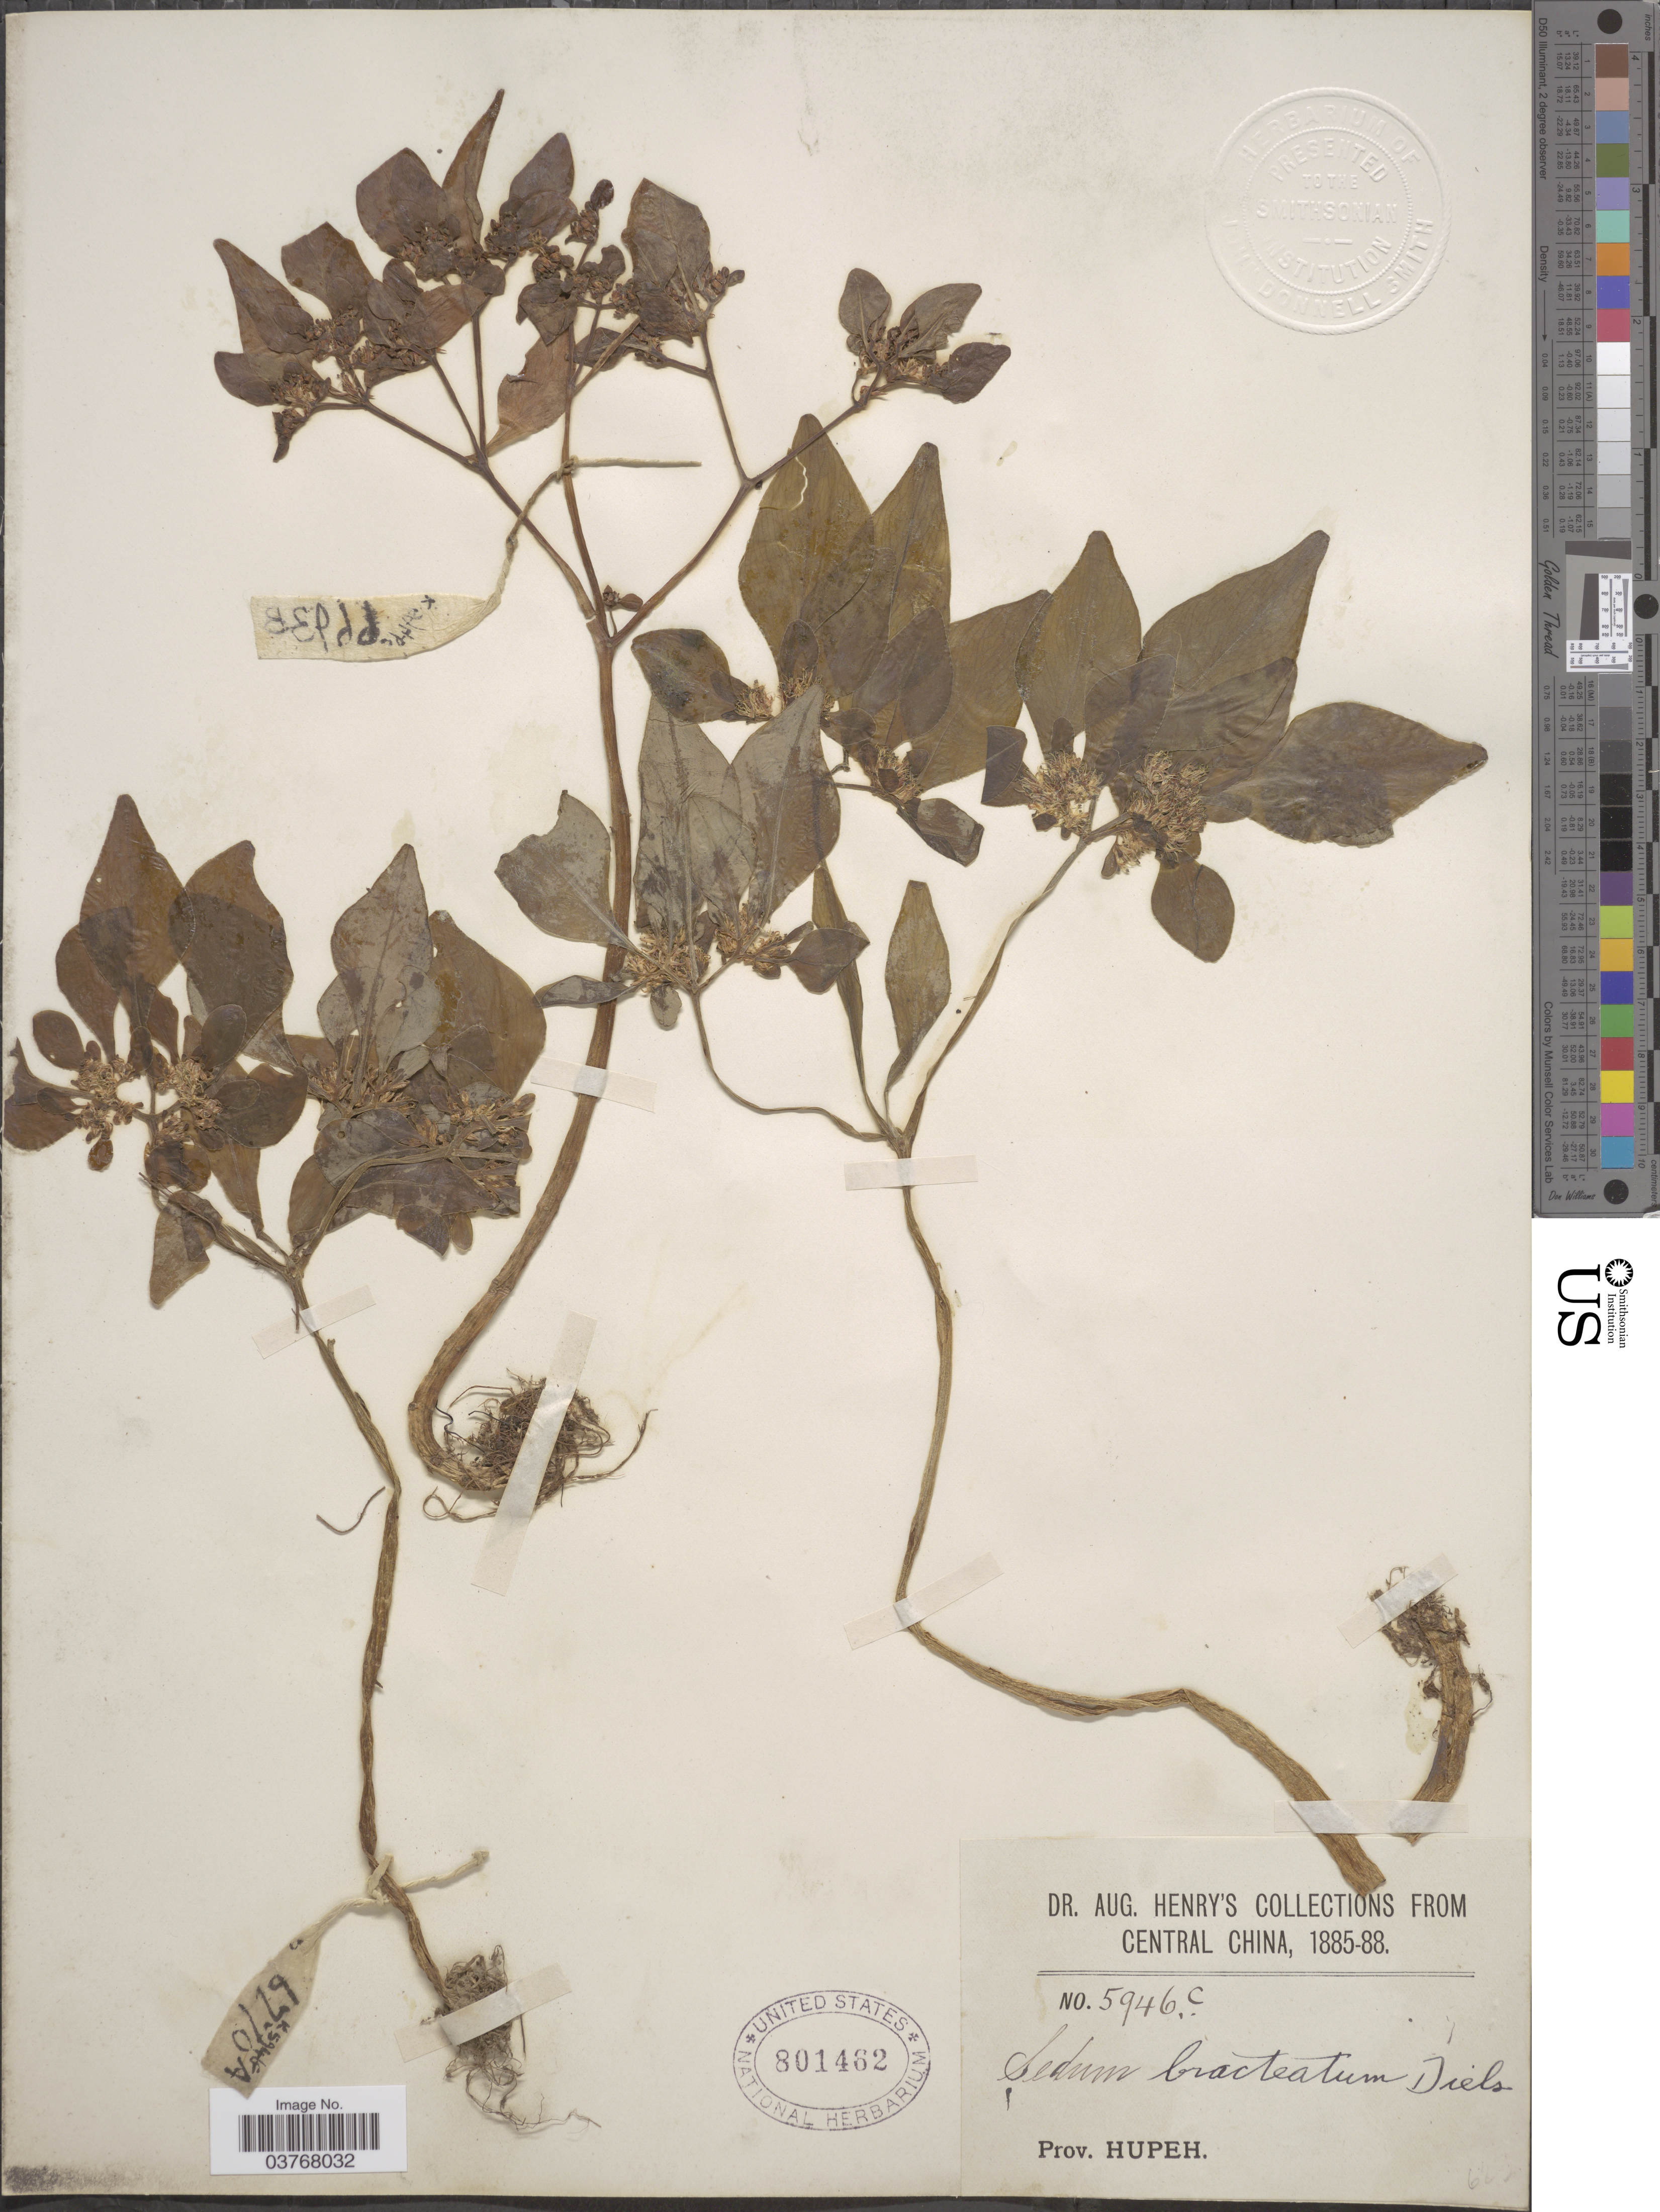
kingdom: Plantae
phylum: Tracheophyta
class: Magnoliopsida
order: Saxifragales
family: Crassulaceae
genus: Sedum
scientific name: Sedum bracteatum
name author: Diels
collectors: A. Henry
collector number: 5946 C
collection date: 1885/1888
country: China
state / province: Hubei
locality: Central China. Prov. Hupeh.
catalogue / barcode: US 801462